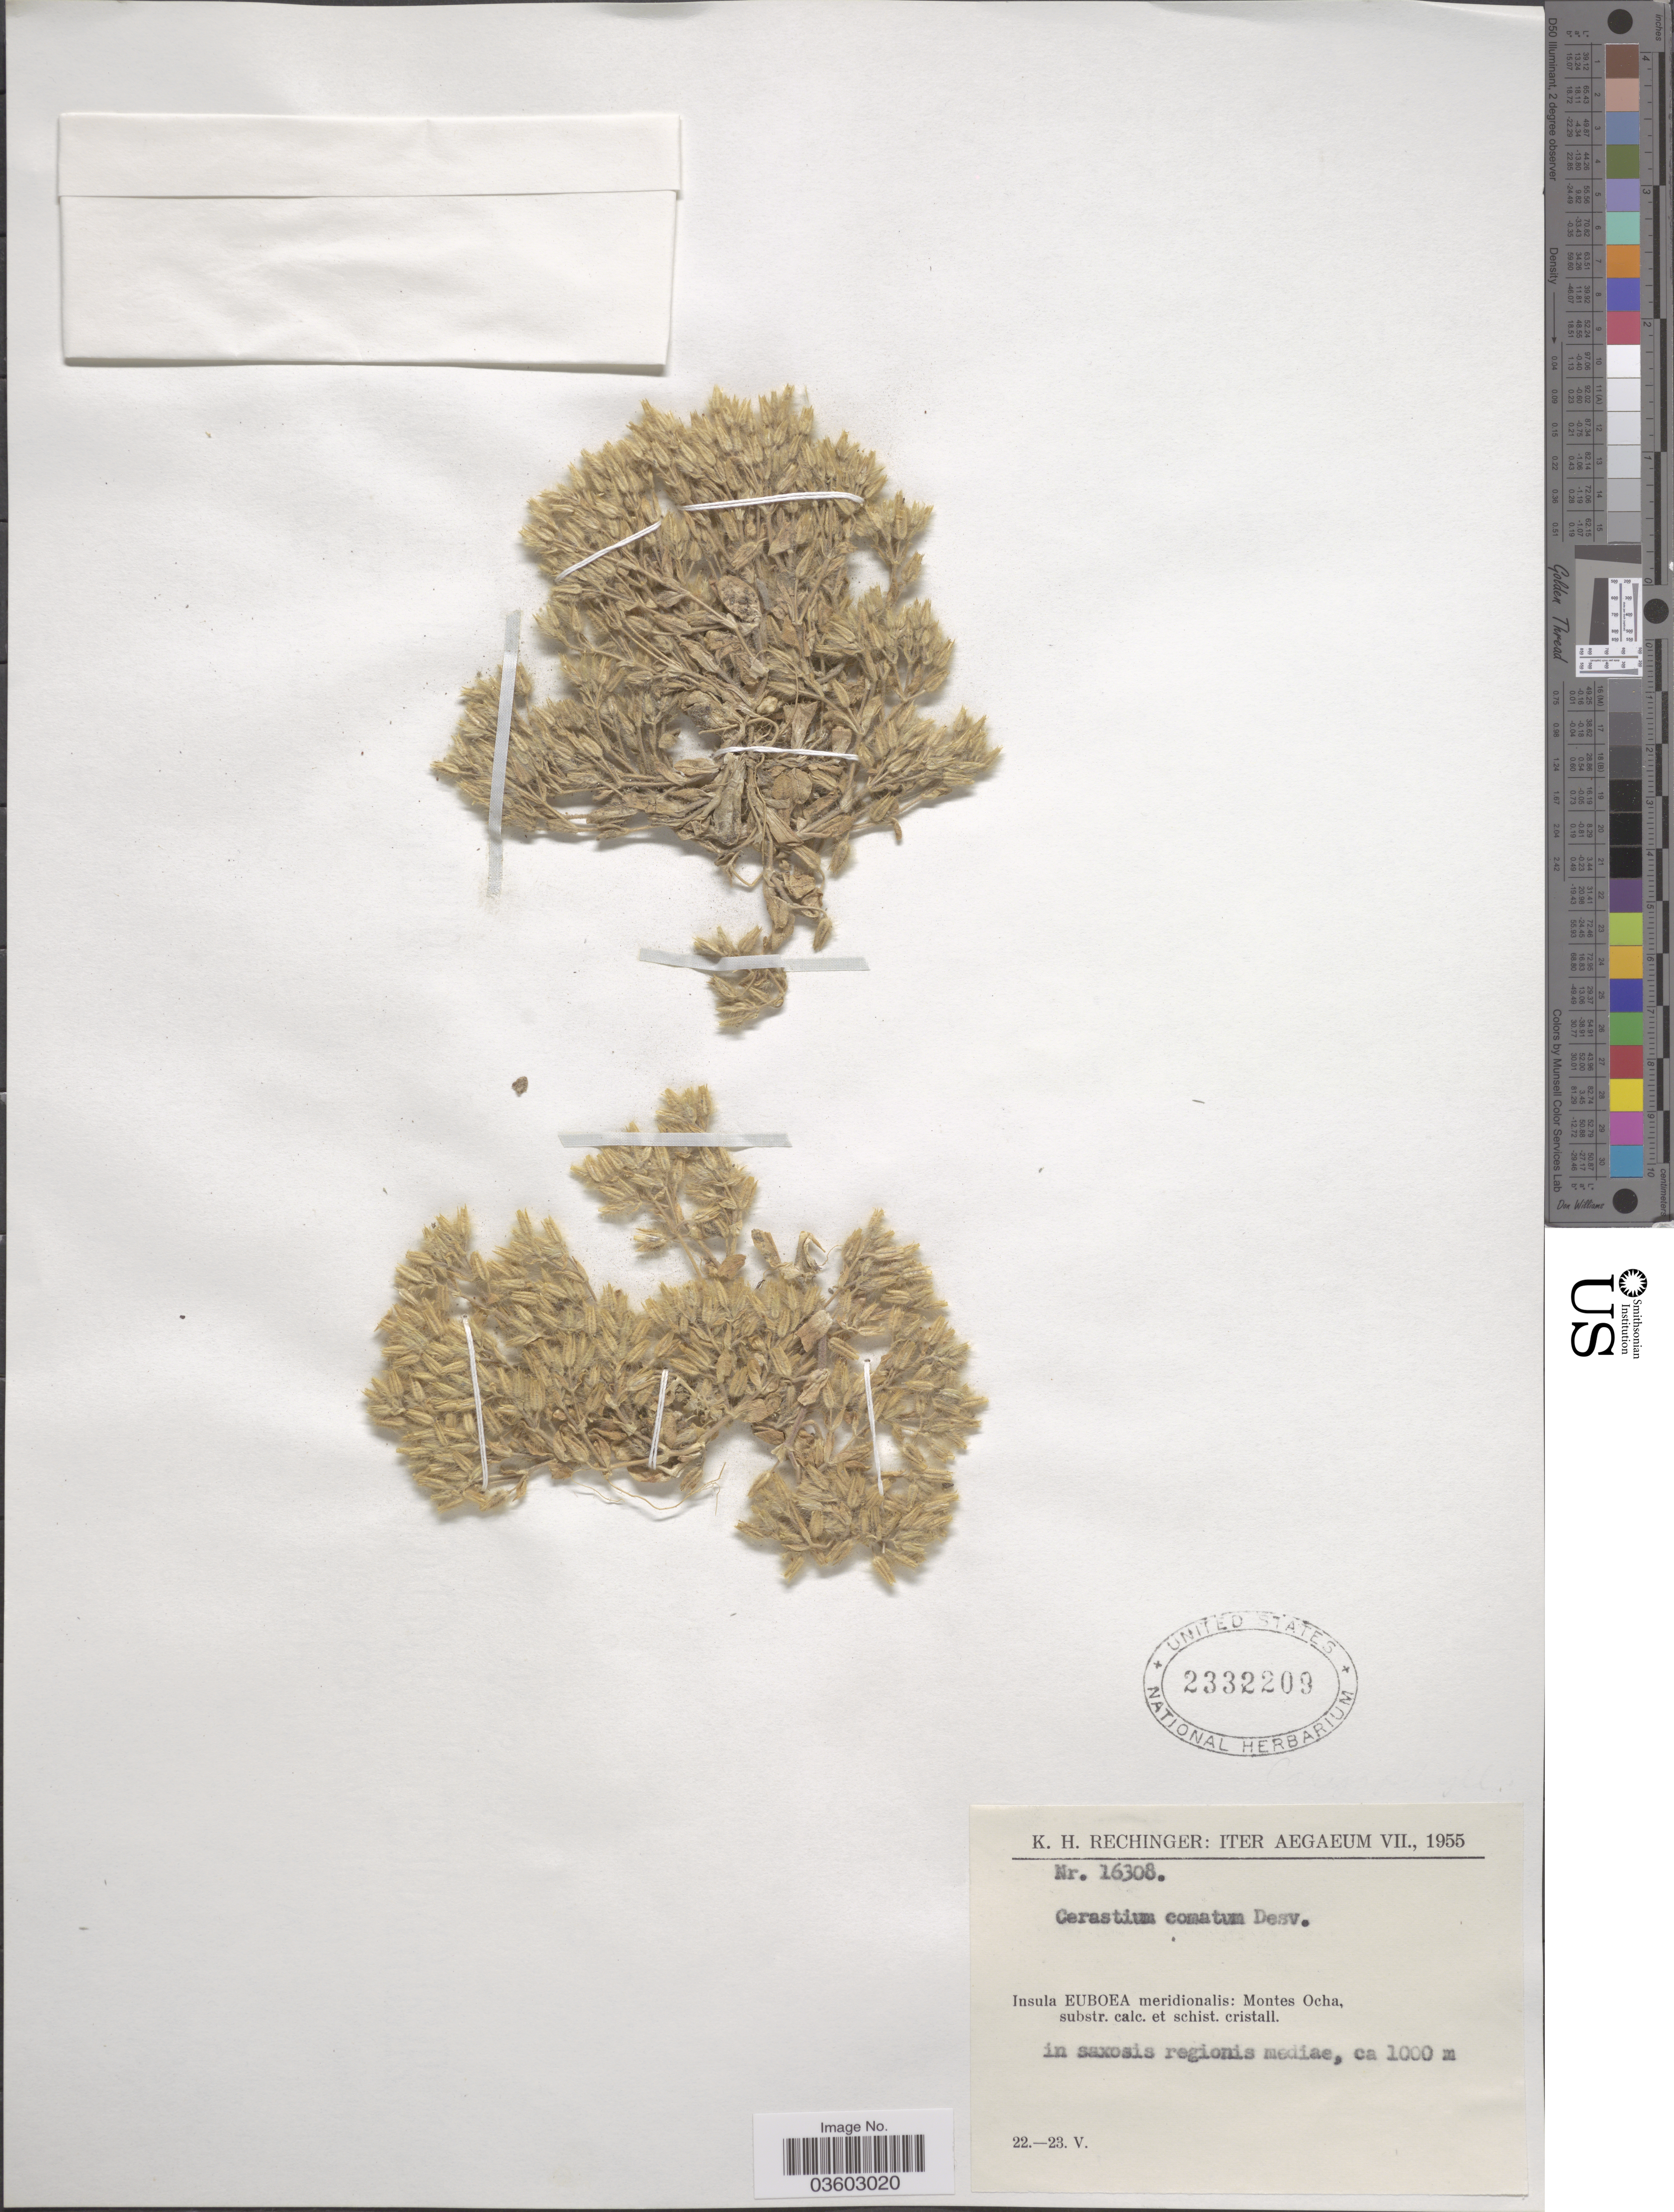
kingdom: Plantae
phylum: Tracheophyta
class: Magnoliopsida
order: Caryophyllales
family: Caryophyllaceae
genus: Cerastium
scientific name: Cerastium comatum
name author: Desv.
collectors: K. H. Rechinger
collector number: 16308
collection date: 1955-05-22/1955-05-23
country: Greece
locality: Aegaeum. Insula Euboea meridionalis: Montes Ocha, substr. calc. et schist. cristall, in saxosis regionis mediae.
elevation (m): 1000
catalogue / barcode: US 2332209